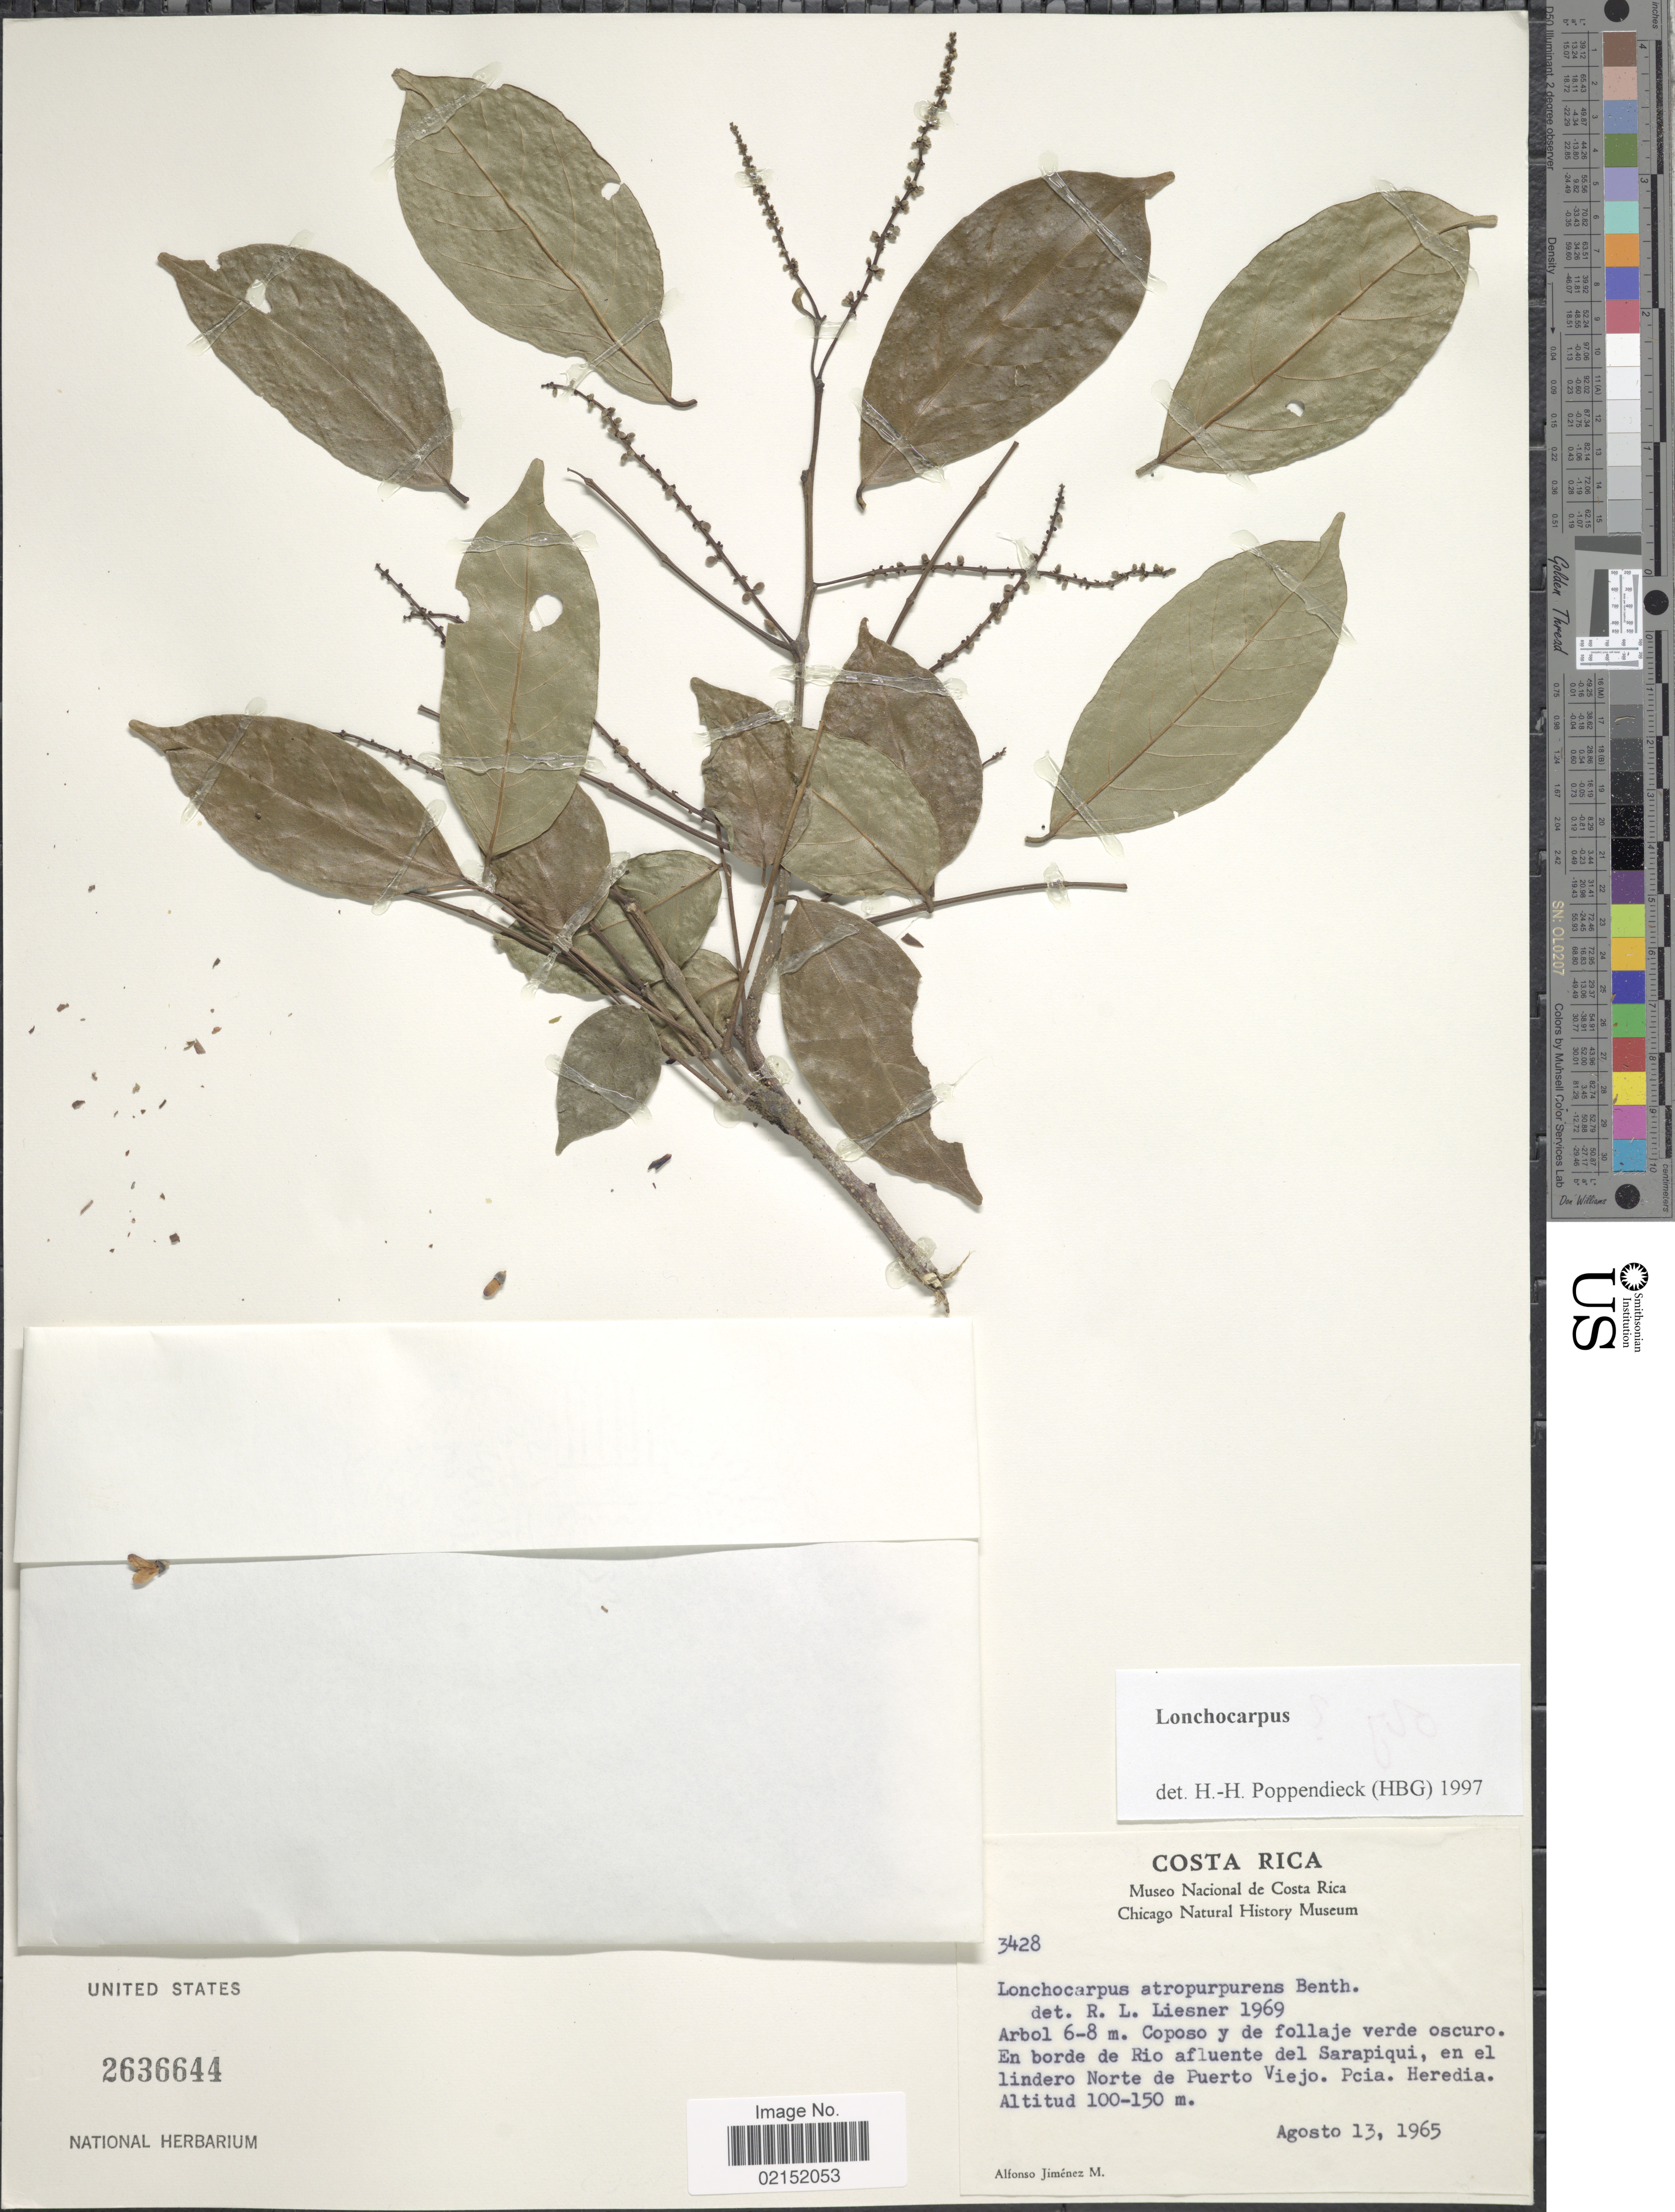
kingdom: Plantae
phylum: Tracheophyta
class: Magnoliopsida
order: Fabales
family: Fabaceae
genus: Lonchocarpus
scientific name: Lonchocarpus yucatanensis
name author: Pittier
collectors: A. Jimenez M.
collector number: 3428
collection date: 1965-08-13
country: Costa Rica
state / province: Heredia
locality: En borde de Rio afluente del Sarapiqui, en el lindero Norte de Puerto Viejo.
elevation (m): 100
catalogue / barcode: US 2636644